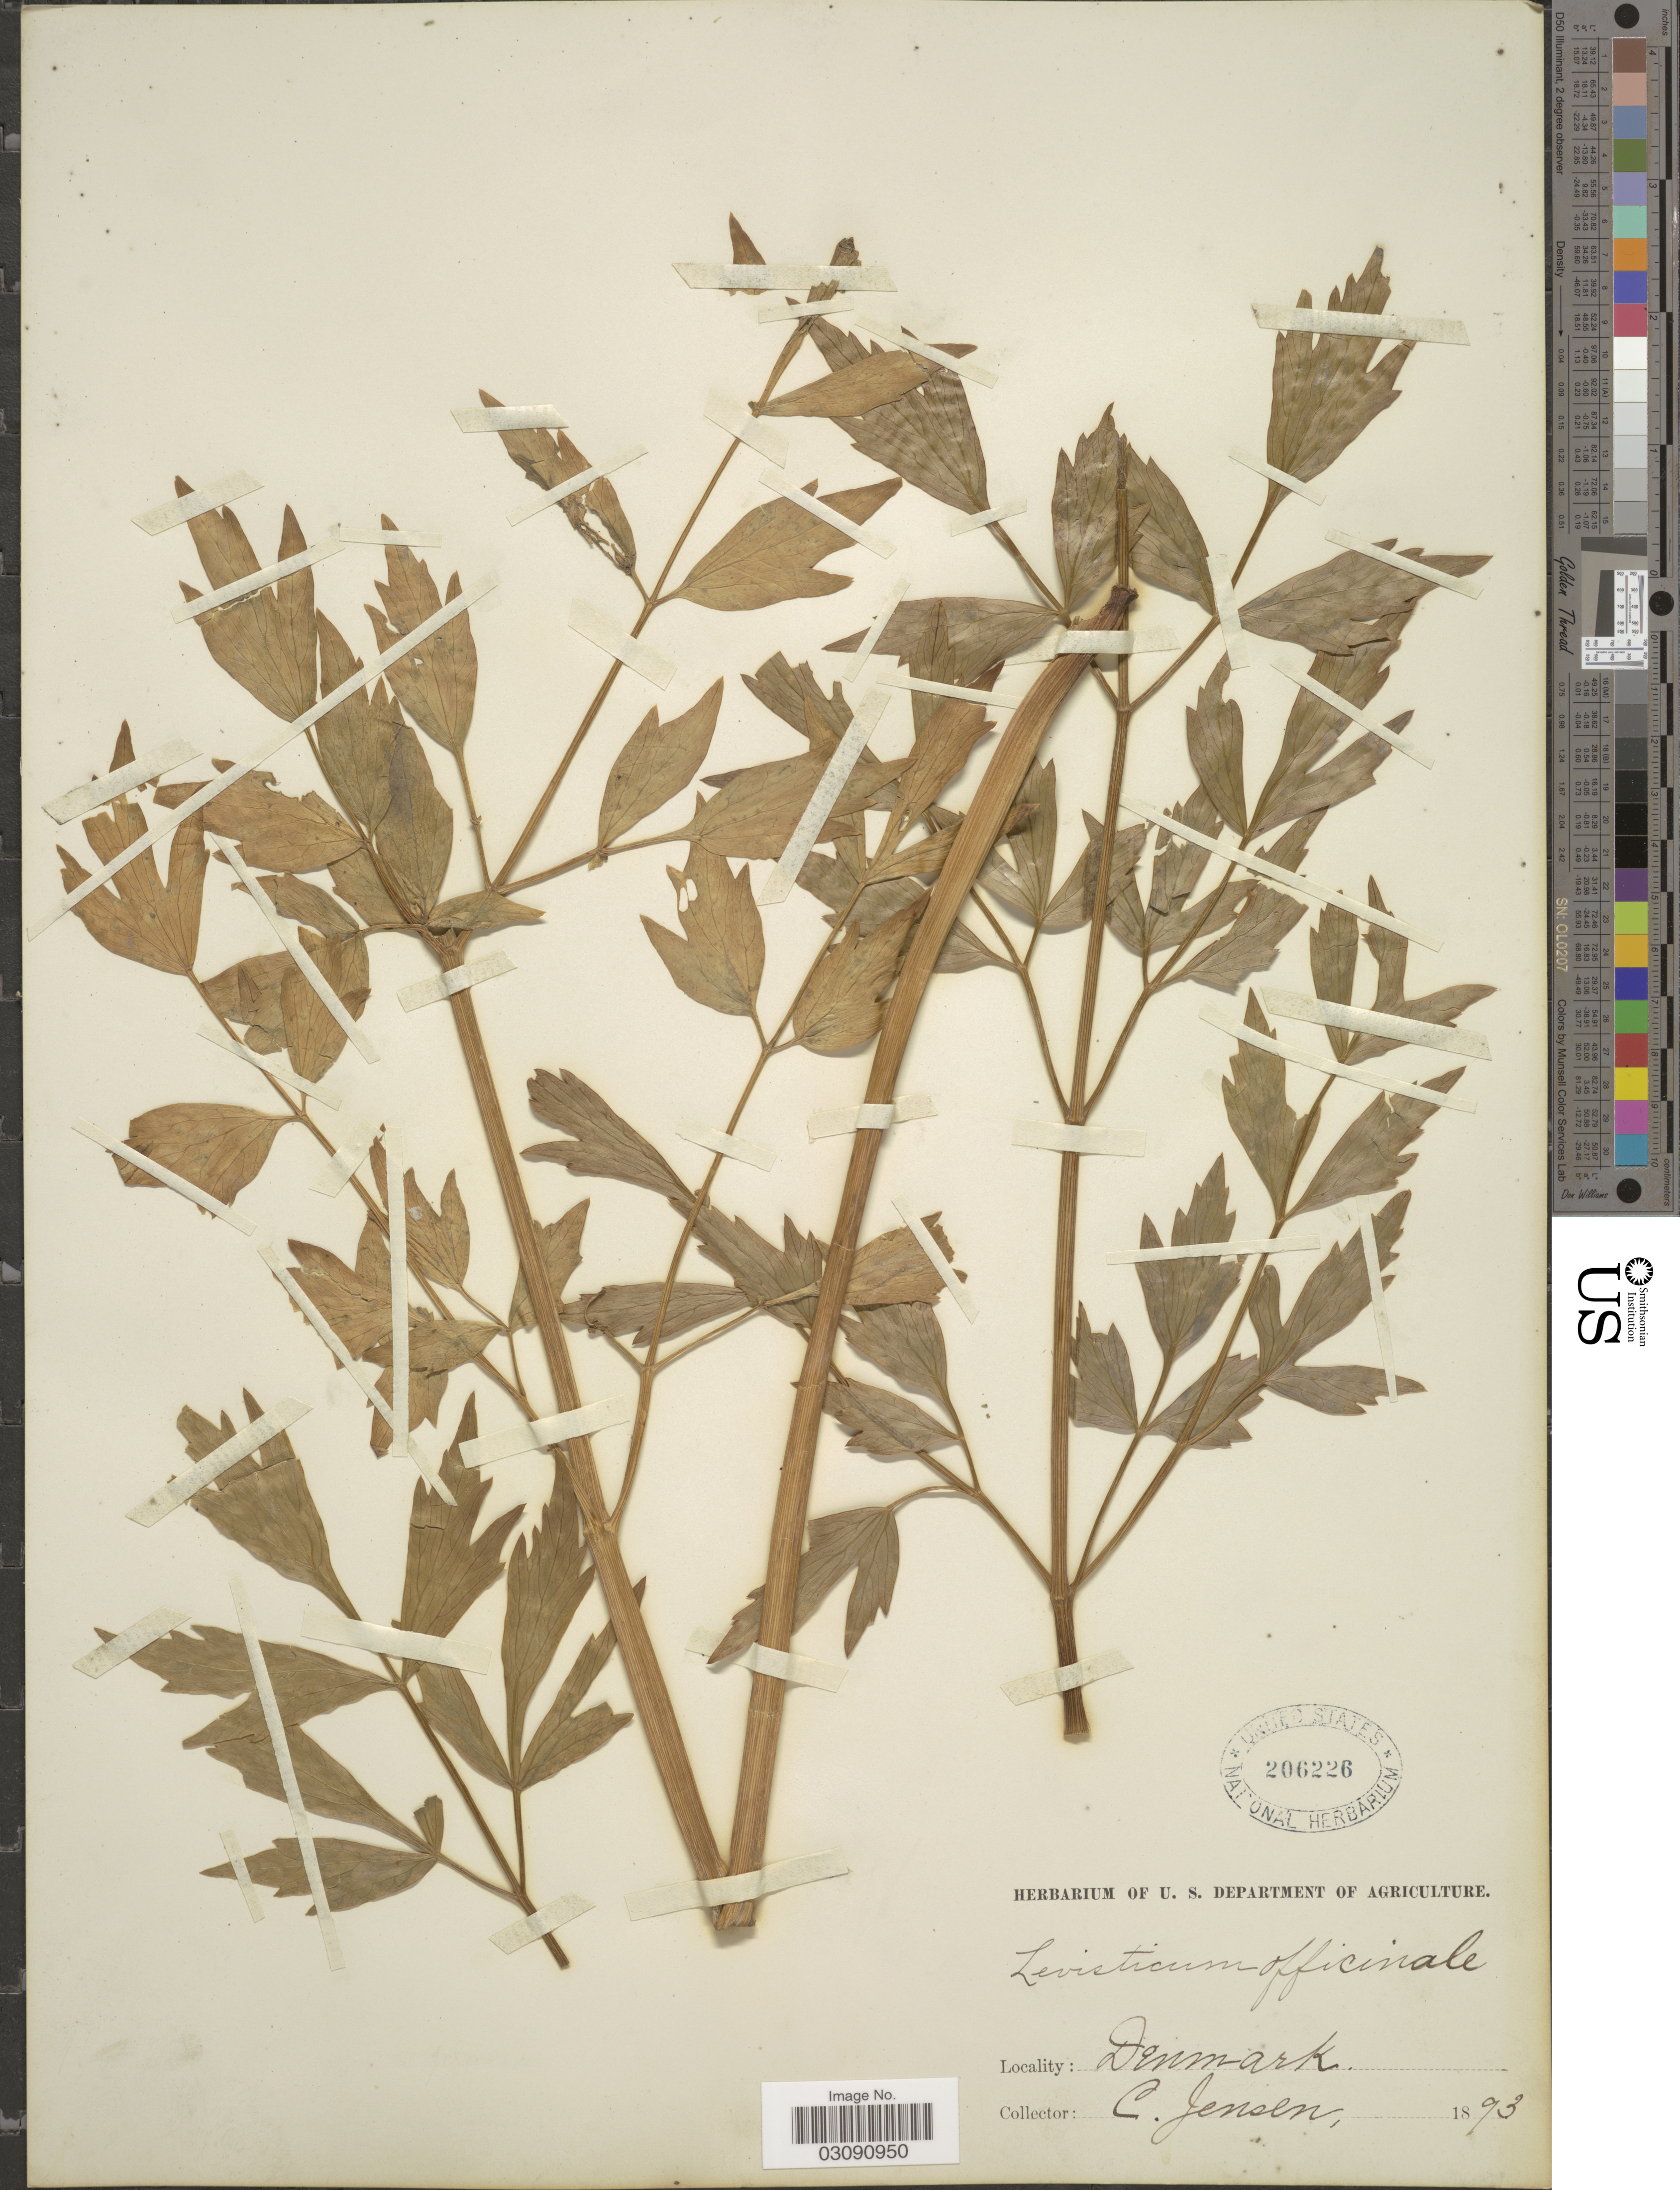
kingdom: Plantae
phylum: Tracheophyta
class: Magnoliopsida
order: Apiales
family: Apiaceae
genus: Levisticum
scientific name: Levisticum officinale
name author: W.D.J. Koch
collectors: C. E. O. Jensen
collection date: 1893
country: Denmark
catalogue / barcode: US 206226